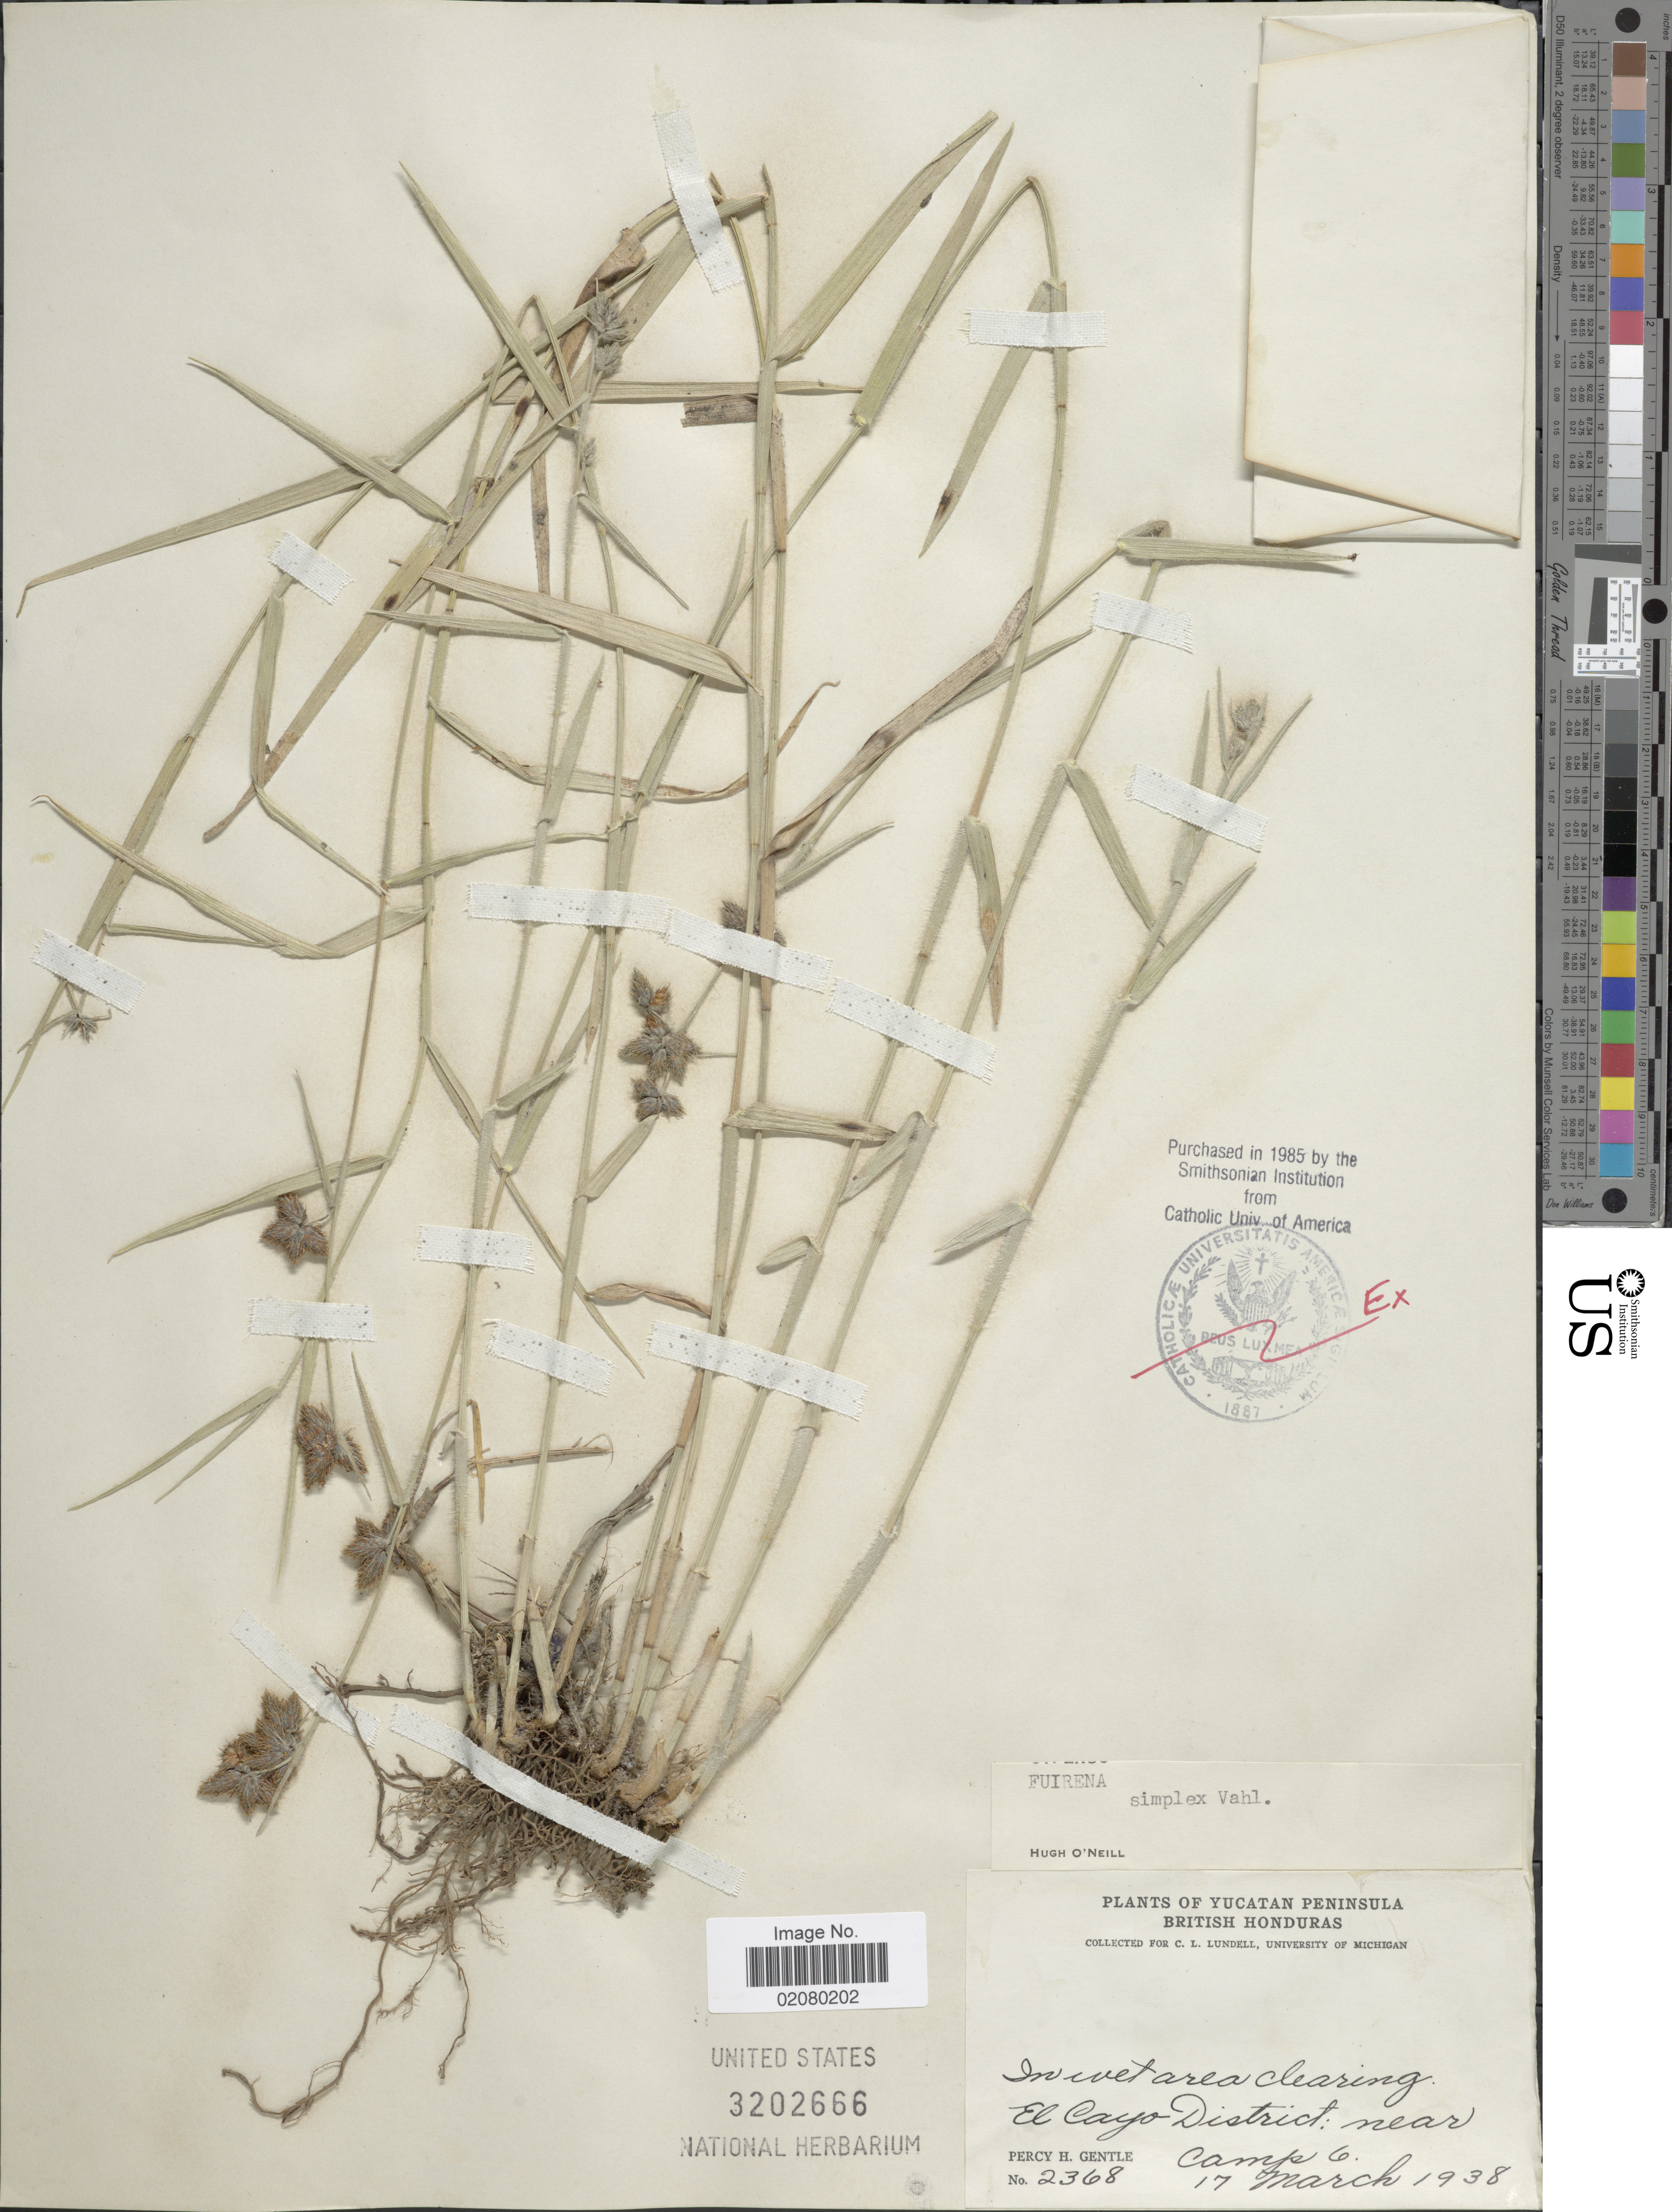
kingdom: Plantae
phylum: Tracheophyta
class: Liliopsida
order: Poales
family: Cyperaceae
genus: Fuirena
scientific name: Fuirena simplex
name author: Vahl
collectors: P. H. Gentle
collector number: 2368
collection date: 1938-03-17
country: Belize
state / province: Cayo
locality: Yucatan Peninsula, British Honduras. El Cayo District; near Camp 6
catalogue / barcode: US 3202666